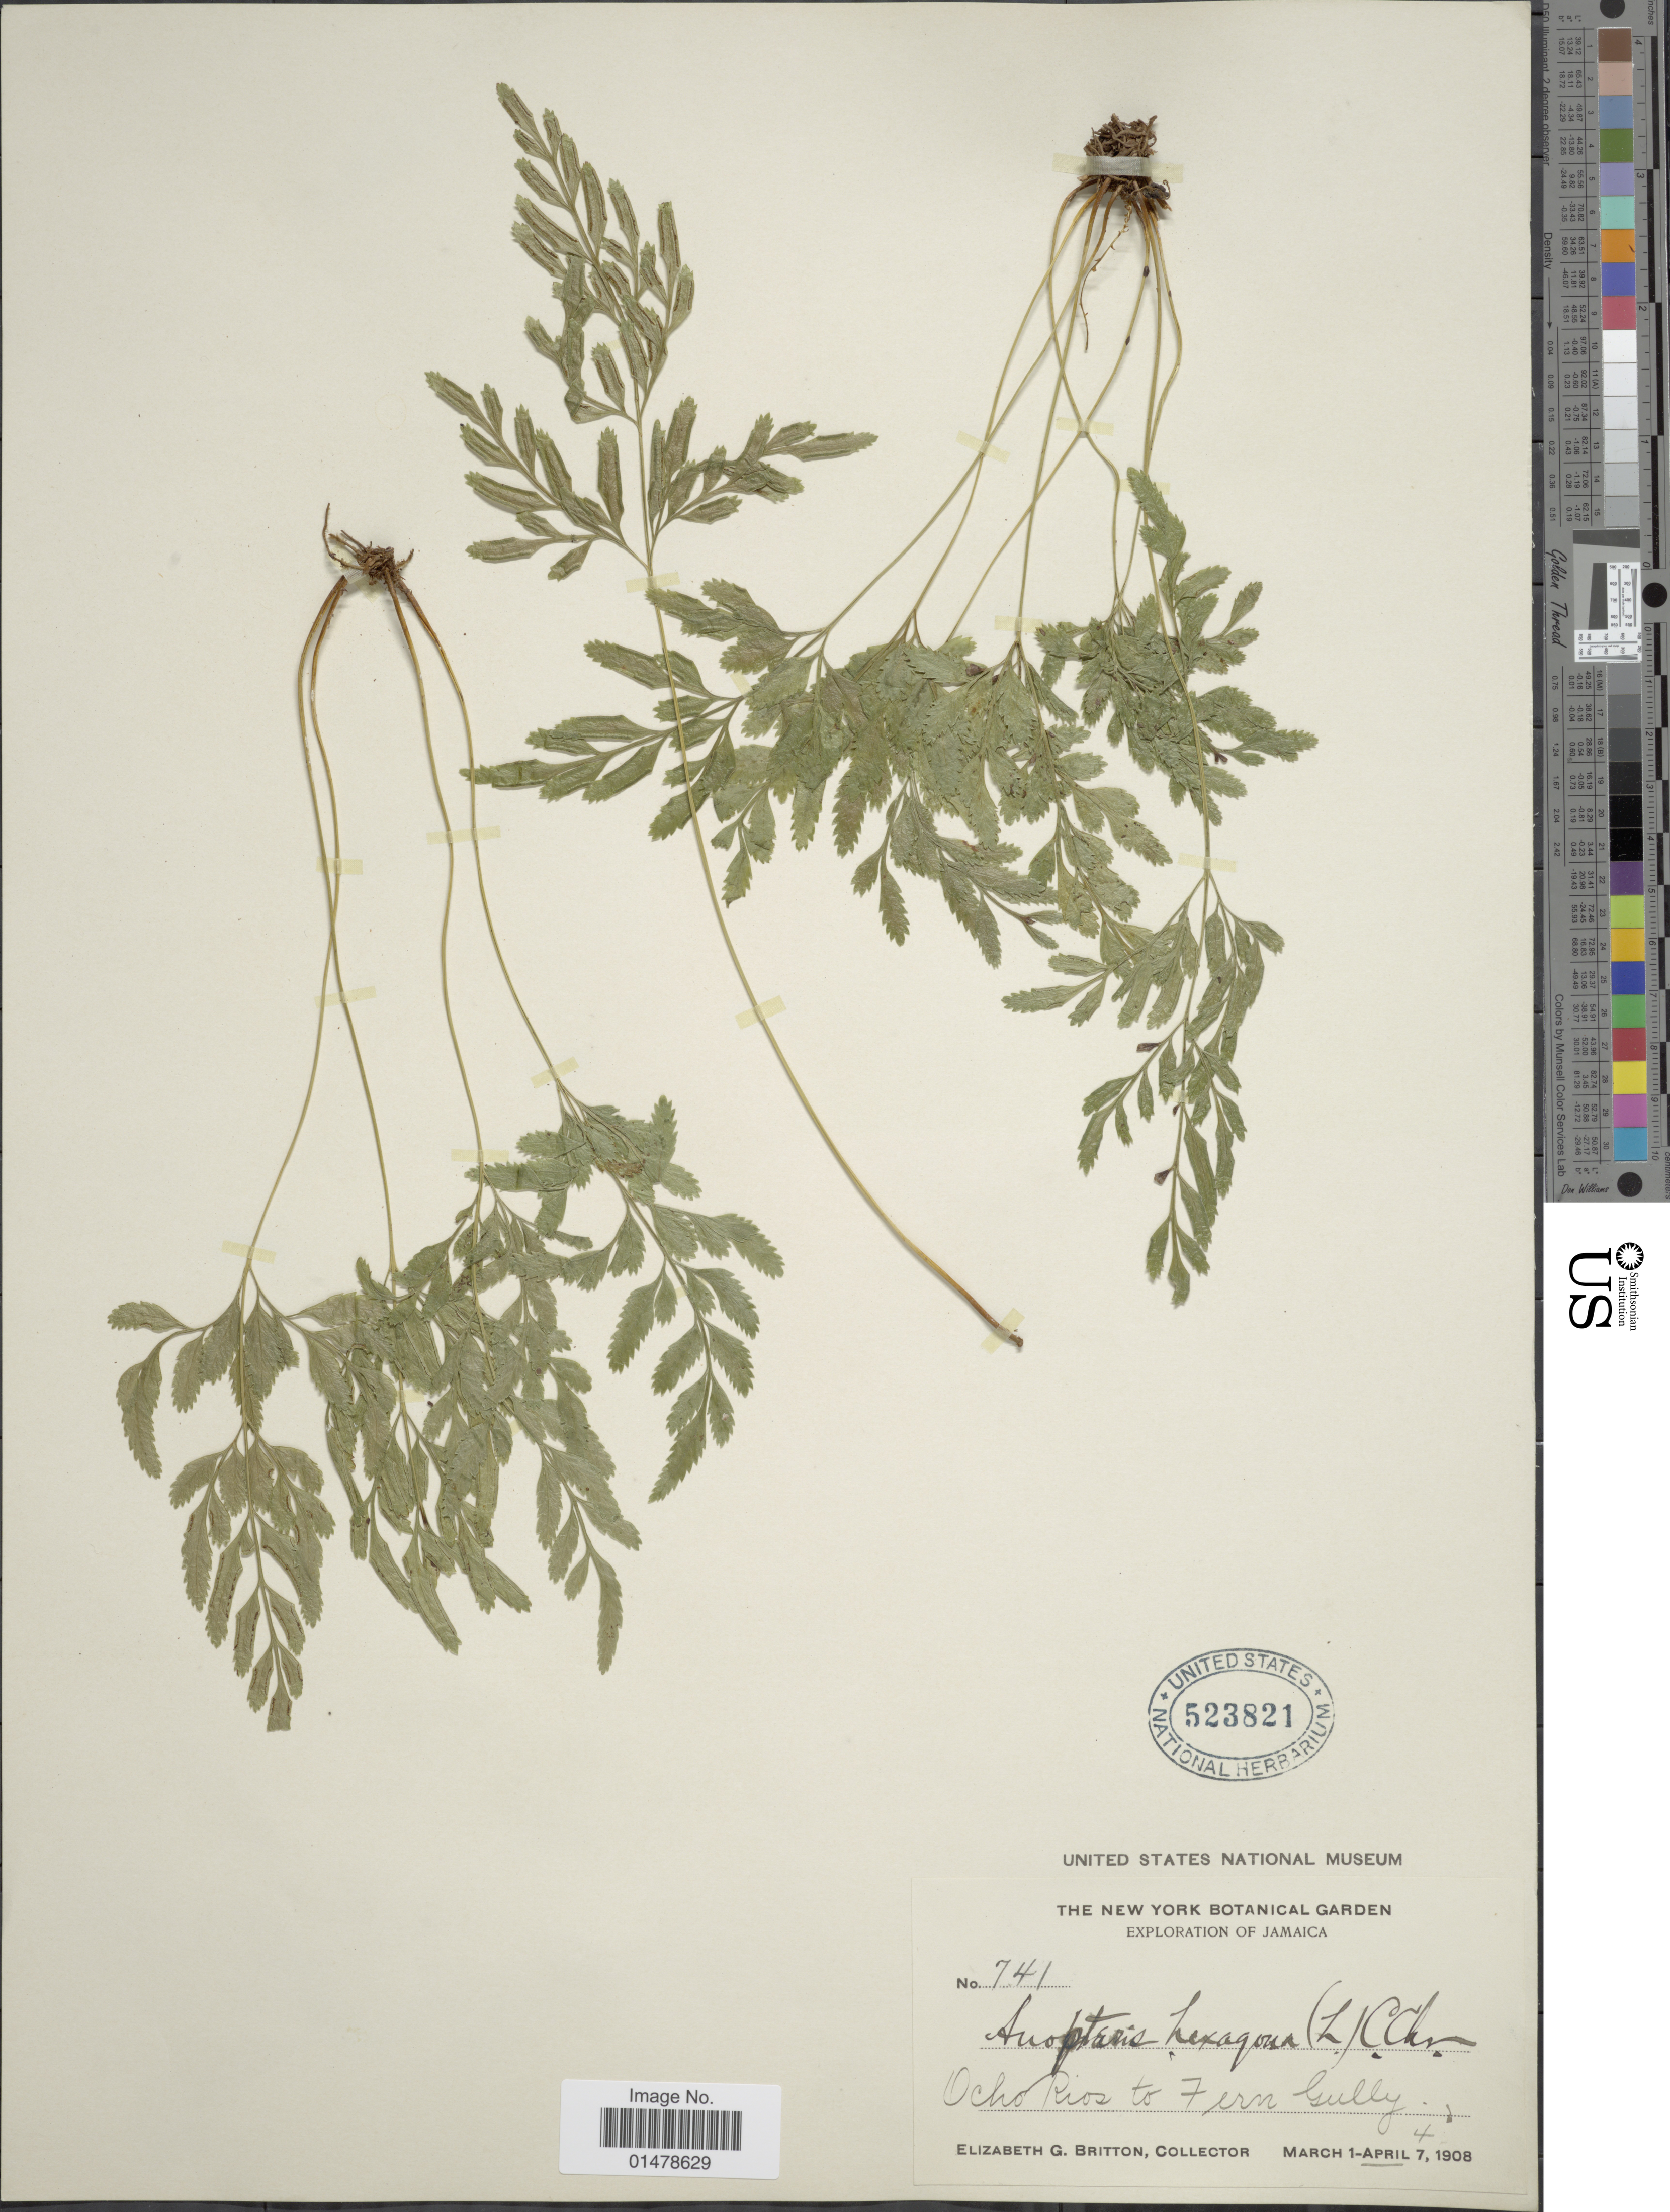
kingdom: Plantae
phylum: Tracheophyta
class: Polypodiopsida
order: Polypodiales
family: Pteridaceae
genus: Pteris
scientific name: Pteris hexagona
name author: (L.) Proctor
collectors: E. G. Britton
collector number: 741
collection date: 1908-04-04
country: Jamaica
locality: Ocho Rios to Fern Gully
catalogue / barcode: US 523821